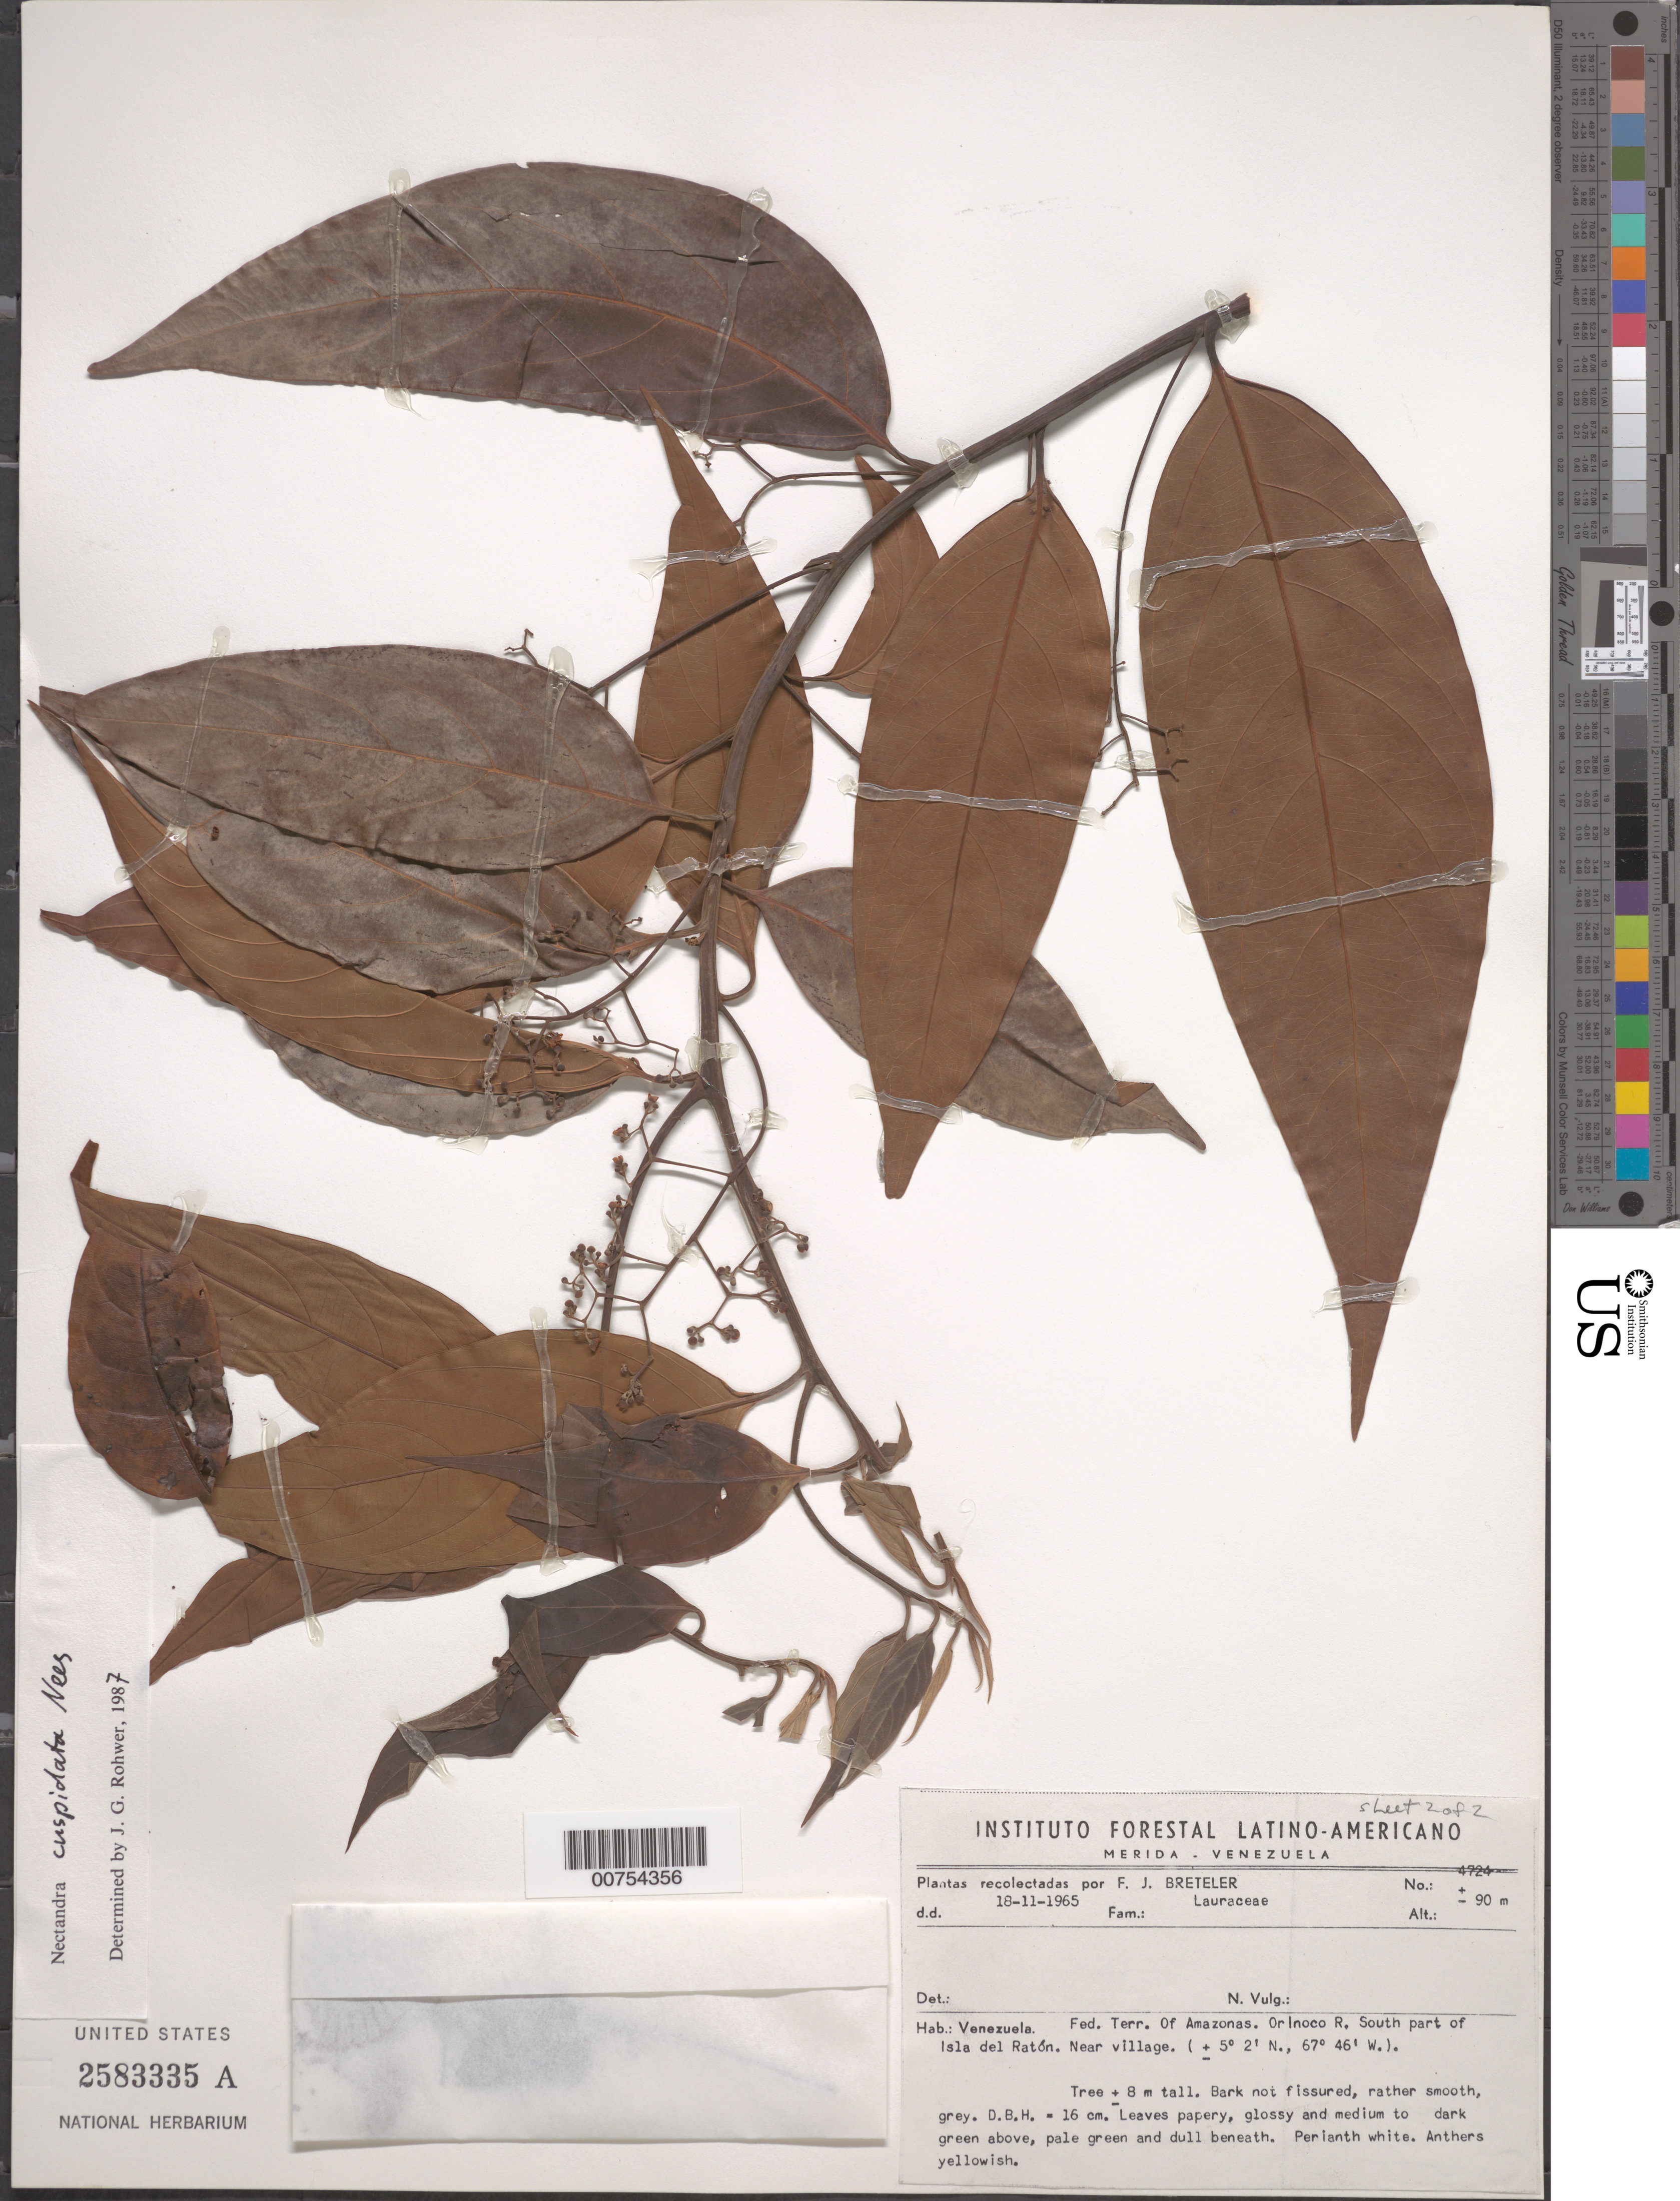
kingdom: Plantae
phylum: Tracheophyta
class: Magnoliopsida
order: Laurales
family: Lauraceae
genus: Nectandra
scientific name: Nectandra cuspidata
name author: Nees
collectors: F. J. Breteler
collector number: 4724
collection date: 1965-11-18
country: Venezuela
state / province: Amazonas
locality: Fed. Terr. of Amazonas. Or Inoco R. South part of Isla del Ratón. Near village.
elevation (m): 90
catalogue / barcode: US 2583335A